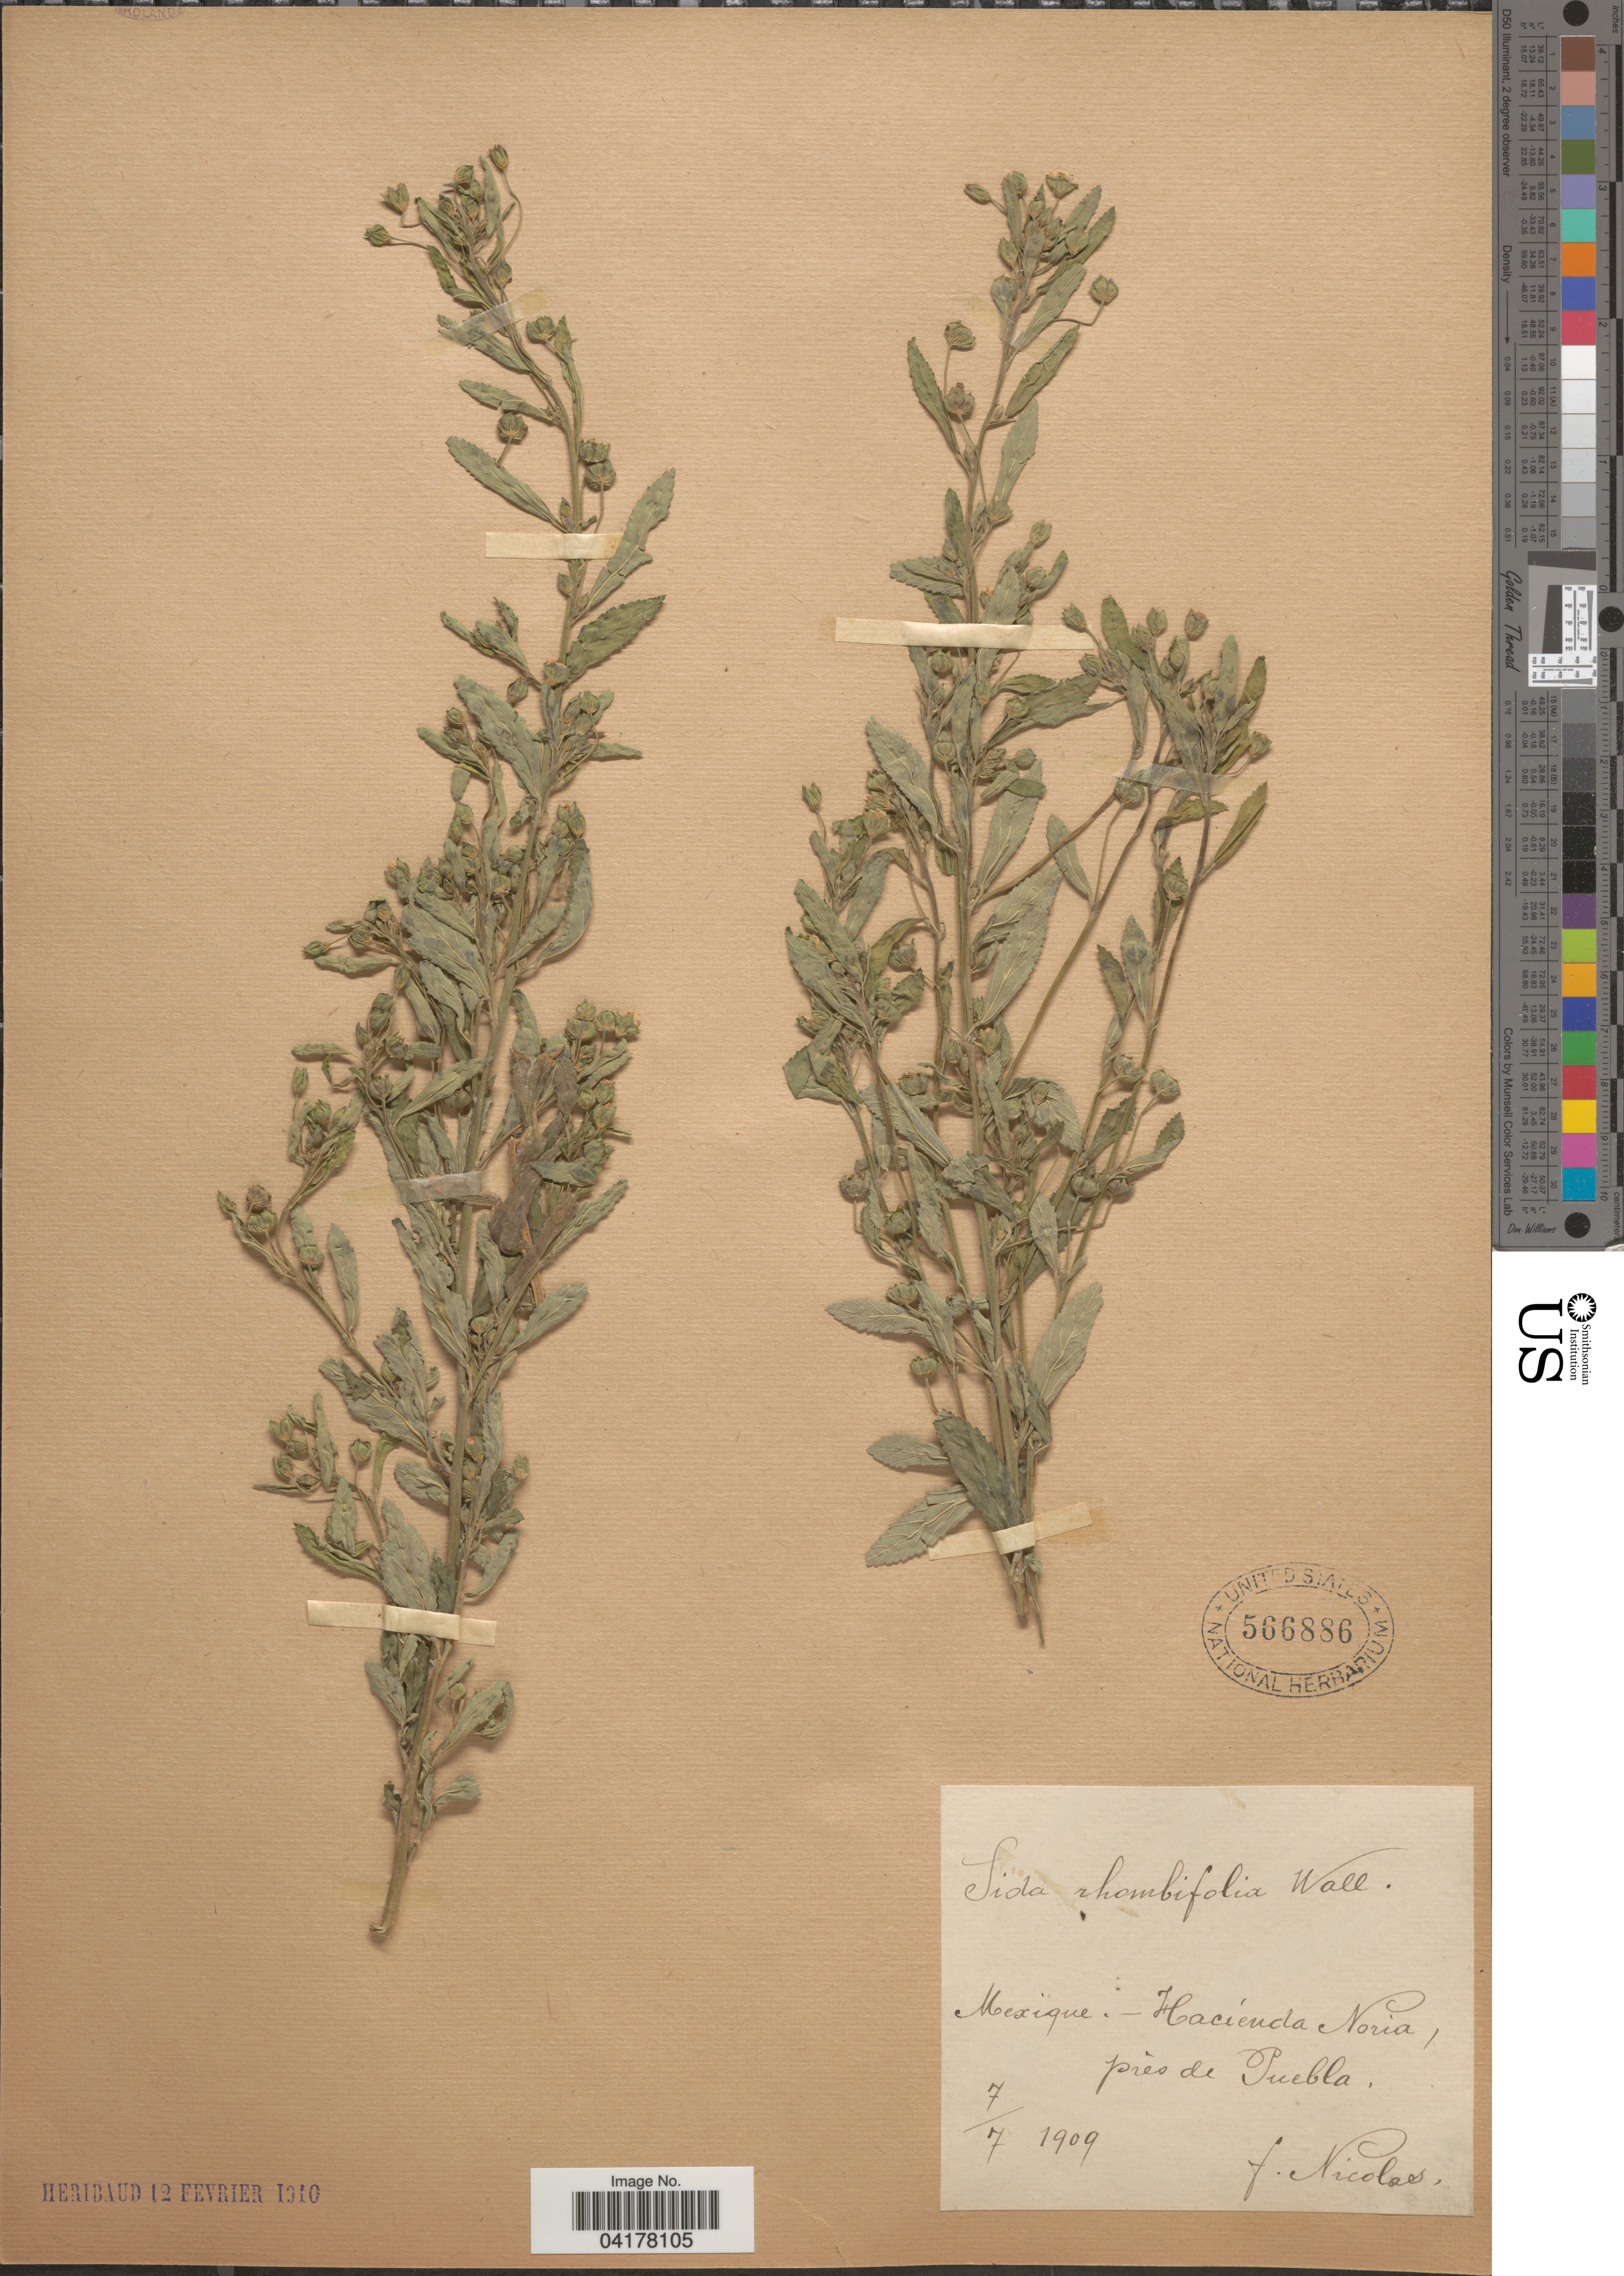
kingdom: Plantae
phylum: Tracheophyta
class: Magnoliopsida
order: Malvales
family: Malvaceae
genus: Sida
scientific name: Sida rhombifolia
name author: L.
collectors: F. Nicolas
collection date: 1909-07-07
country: Mexico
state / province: Puebla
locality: Hacienda Noria, près de Puebla.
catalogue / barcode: US 566886